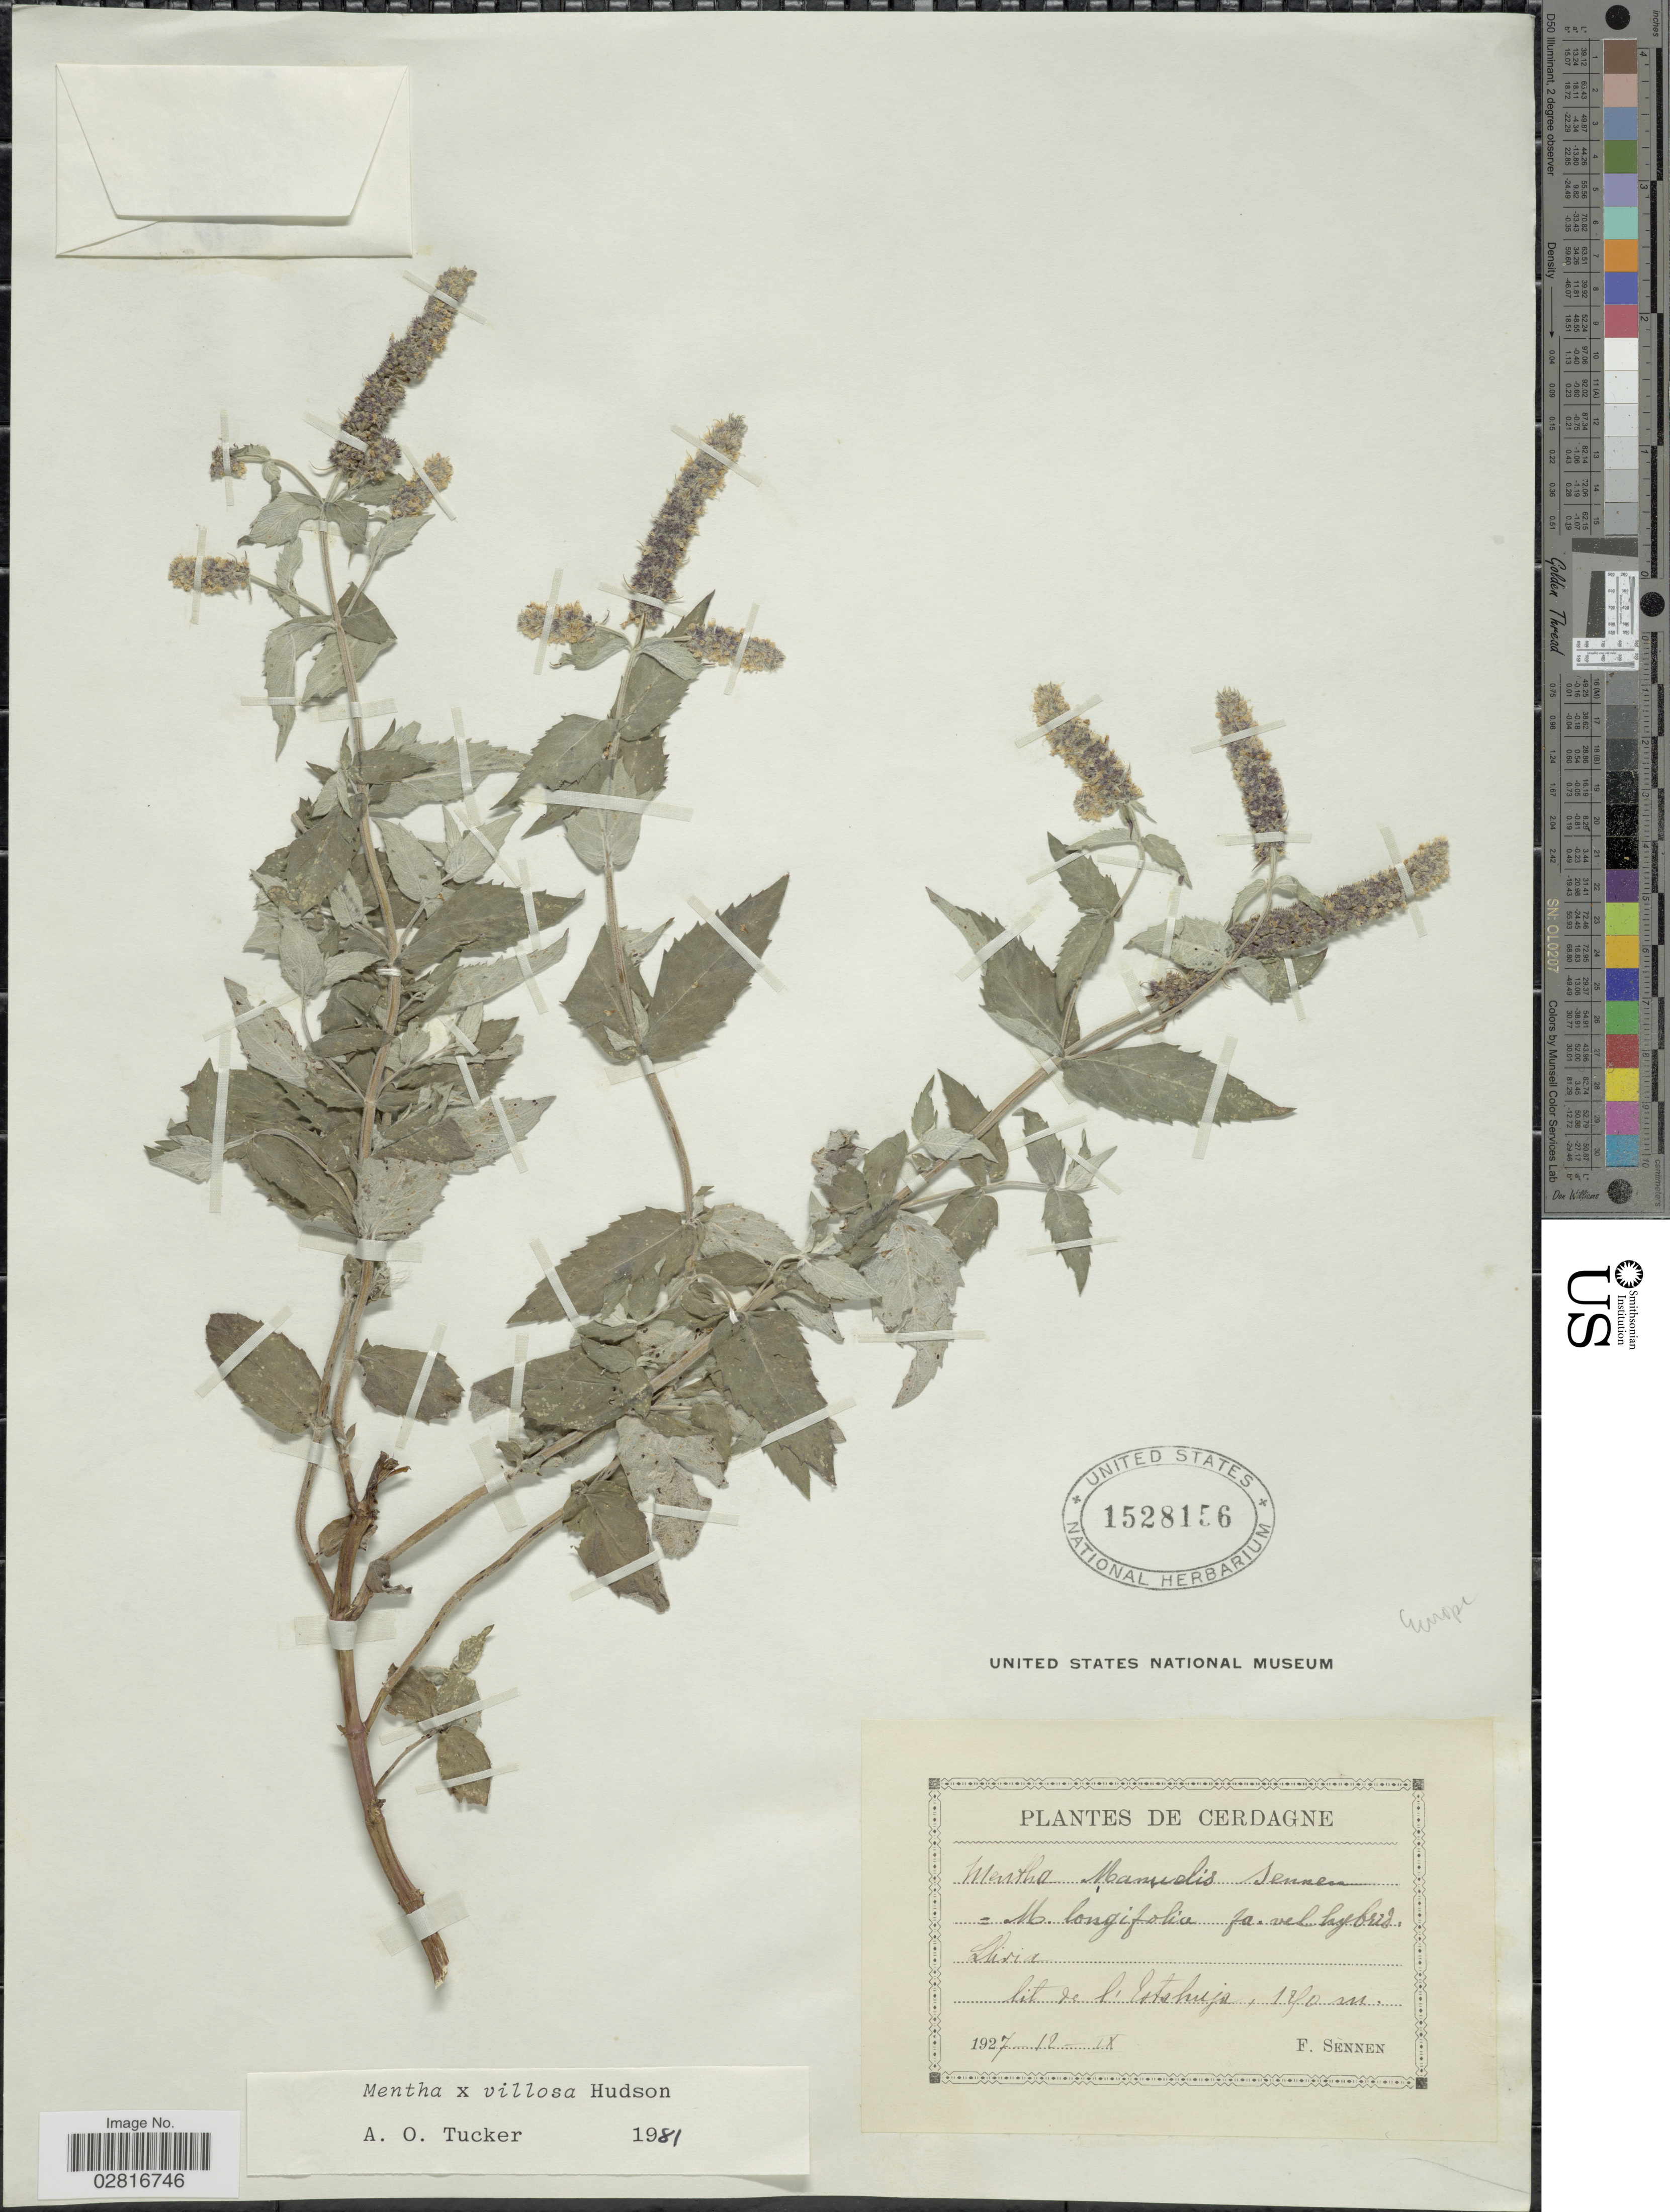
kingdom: Plantae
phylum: Tracheophyta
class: Magnoliopsida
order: Lamiales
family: Lamiaceae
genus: Mentha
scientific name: Mentha villosa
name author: Huds.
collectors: E. Sennen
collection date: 1927-09-12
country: Spain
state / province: Catalunya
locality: Cerdagne. Llivia. Lit de l'Estahuja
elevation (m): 1250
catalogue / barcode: US 1528156